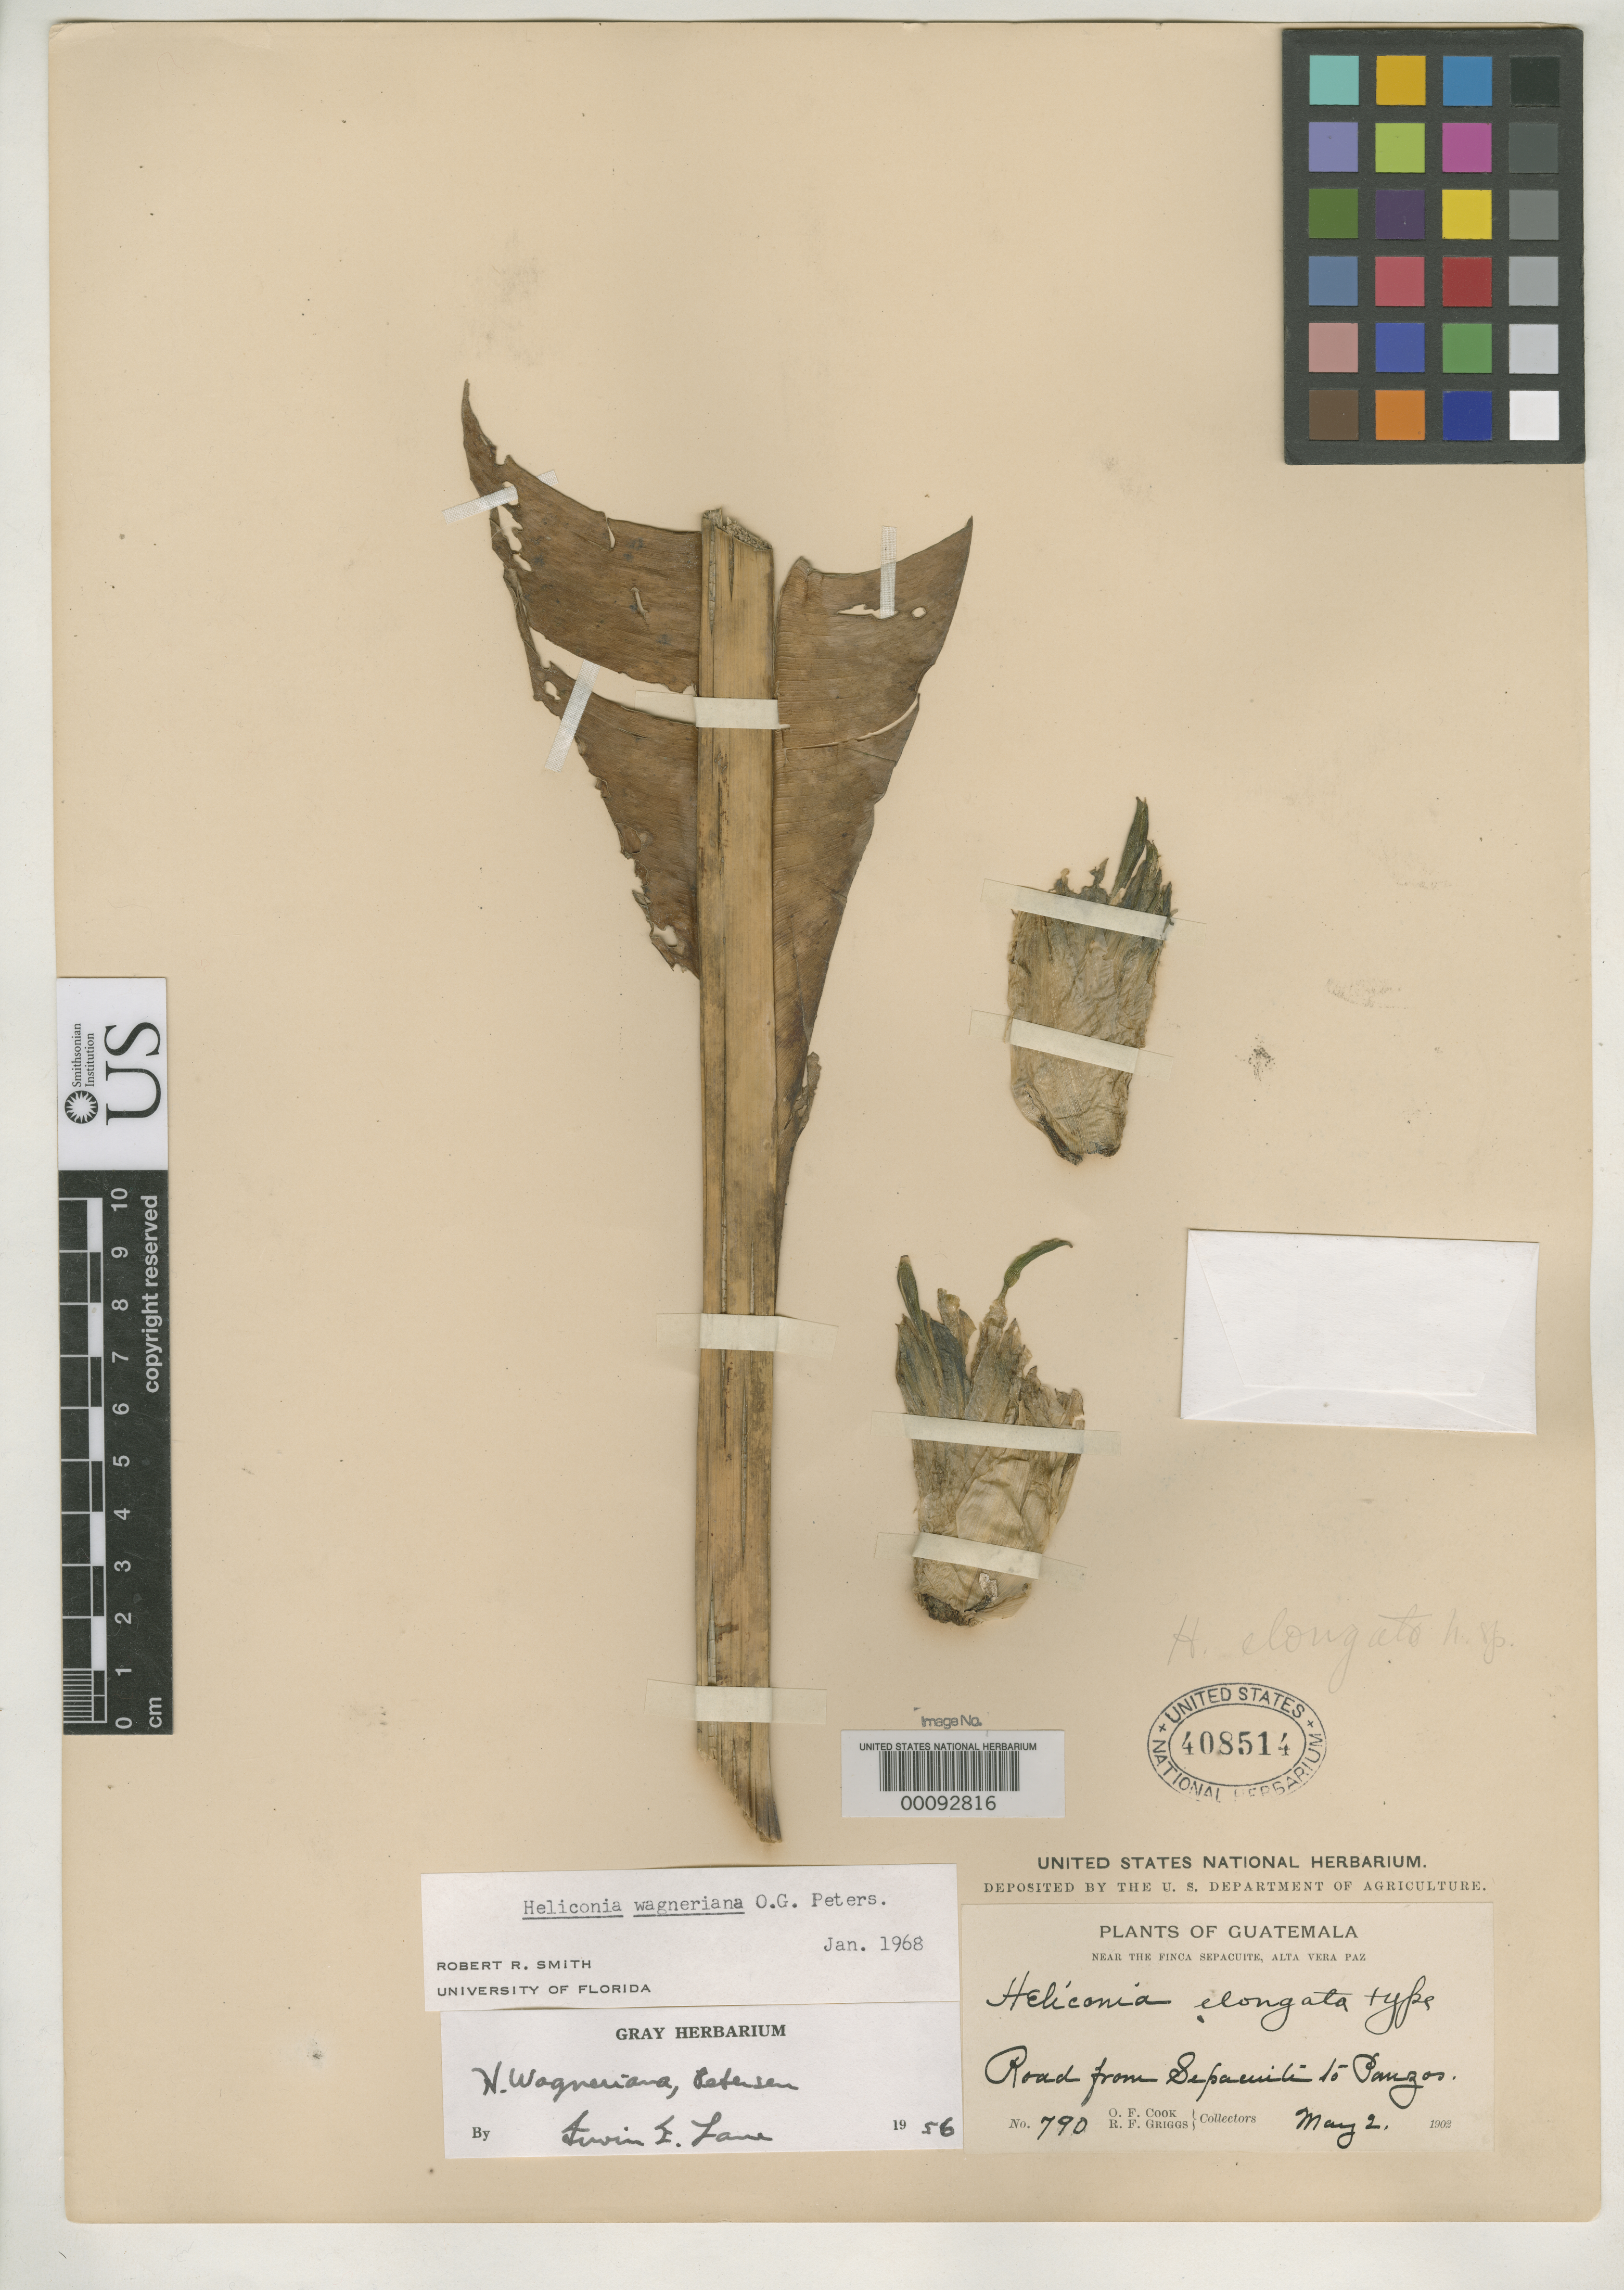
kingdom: Plantae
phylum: Tracheophyta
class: Liliopsida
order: Zingiberales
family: Heliconiaceae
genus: Heliconia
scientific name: Heliconia elongata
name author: R.F. Griggs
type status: Syntype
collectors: O. F. Cook & R. F. Griggs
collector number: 790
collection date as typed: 02 May 1902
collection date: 1902-05-02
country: Guatemala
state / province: Alta Verapaz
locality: Road from Sepacuite Topolochic.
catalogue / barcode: US 408514